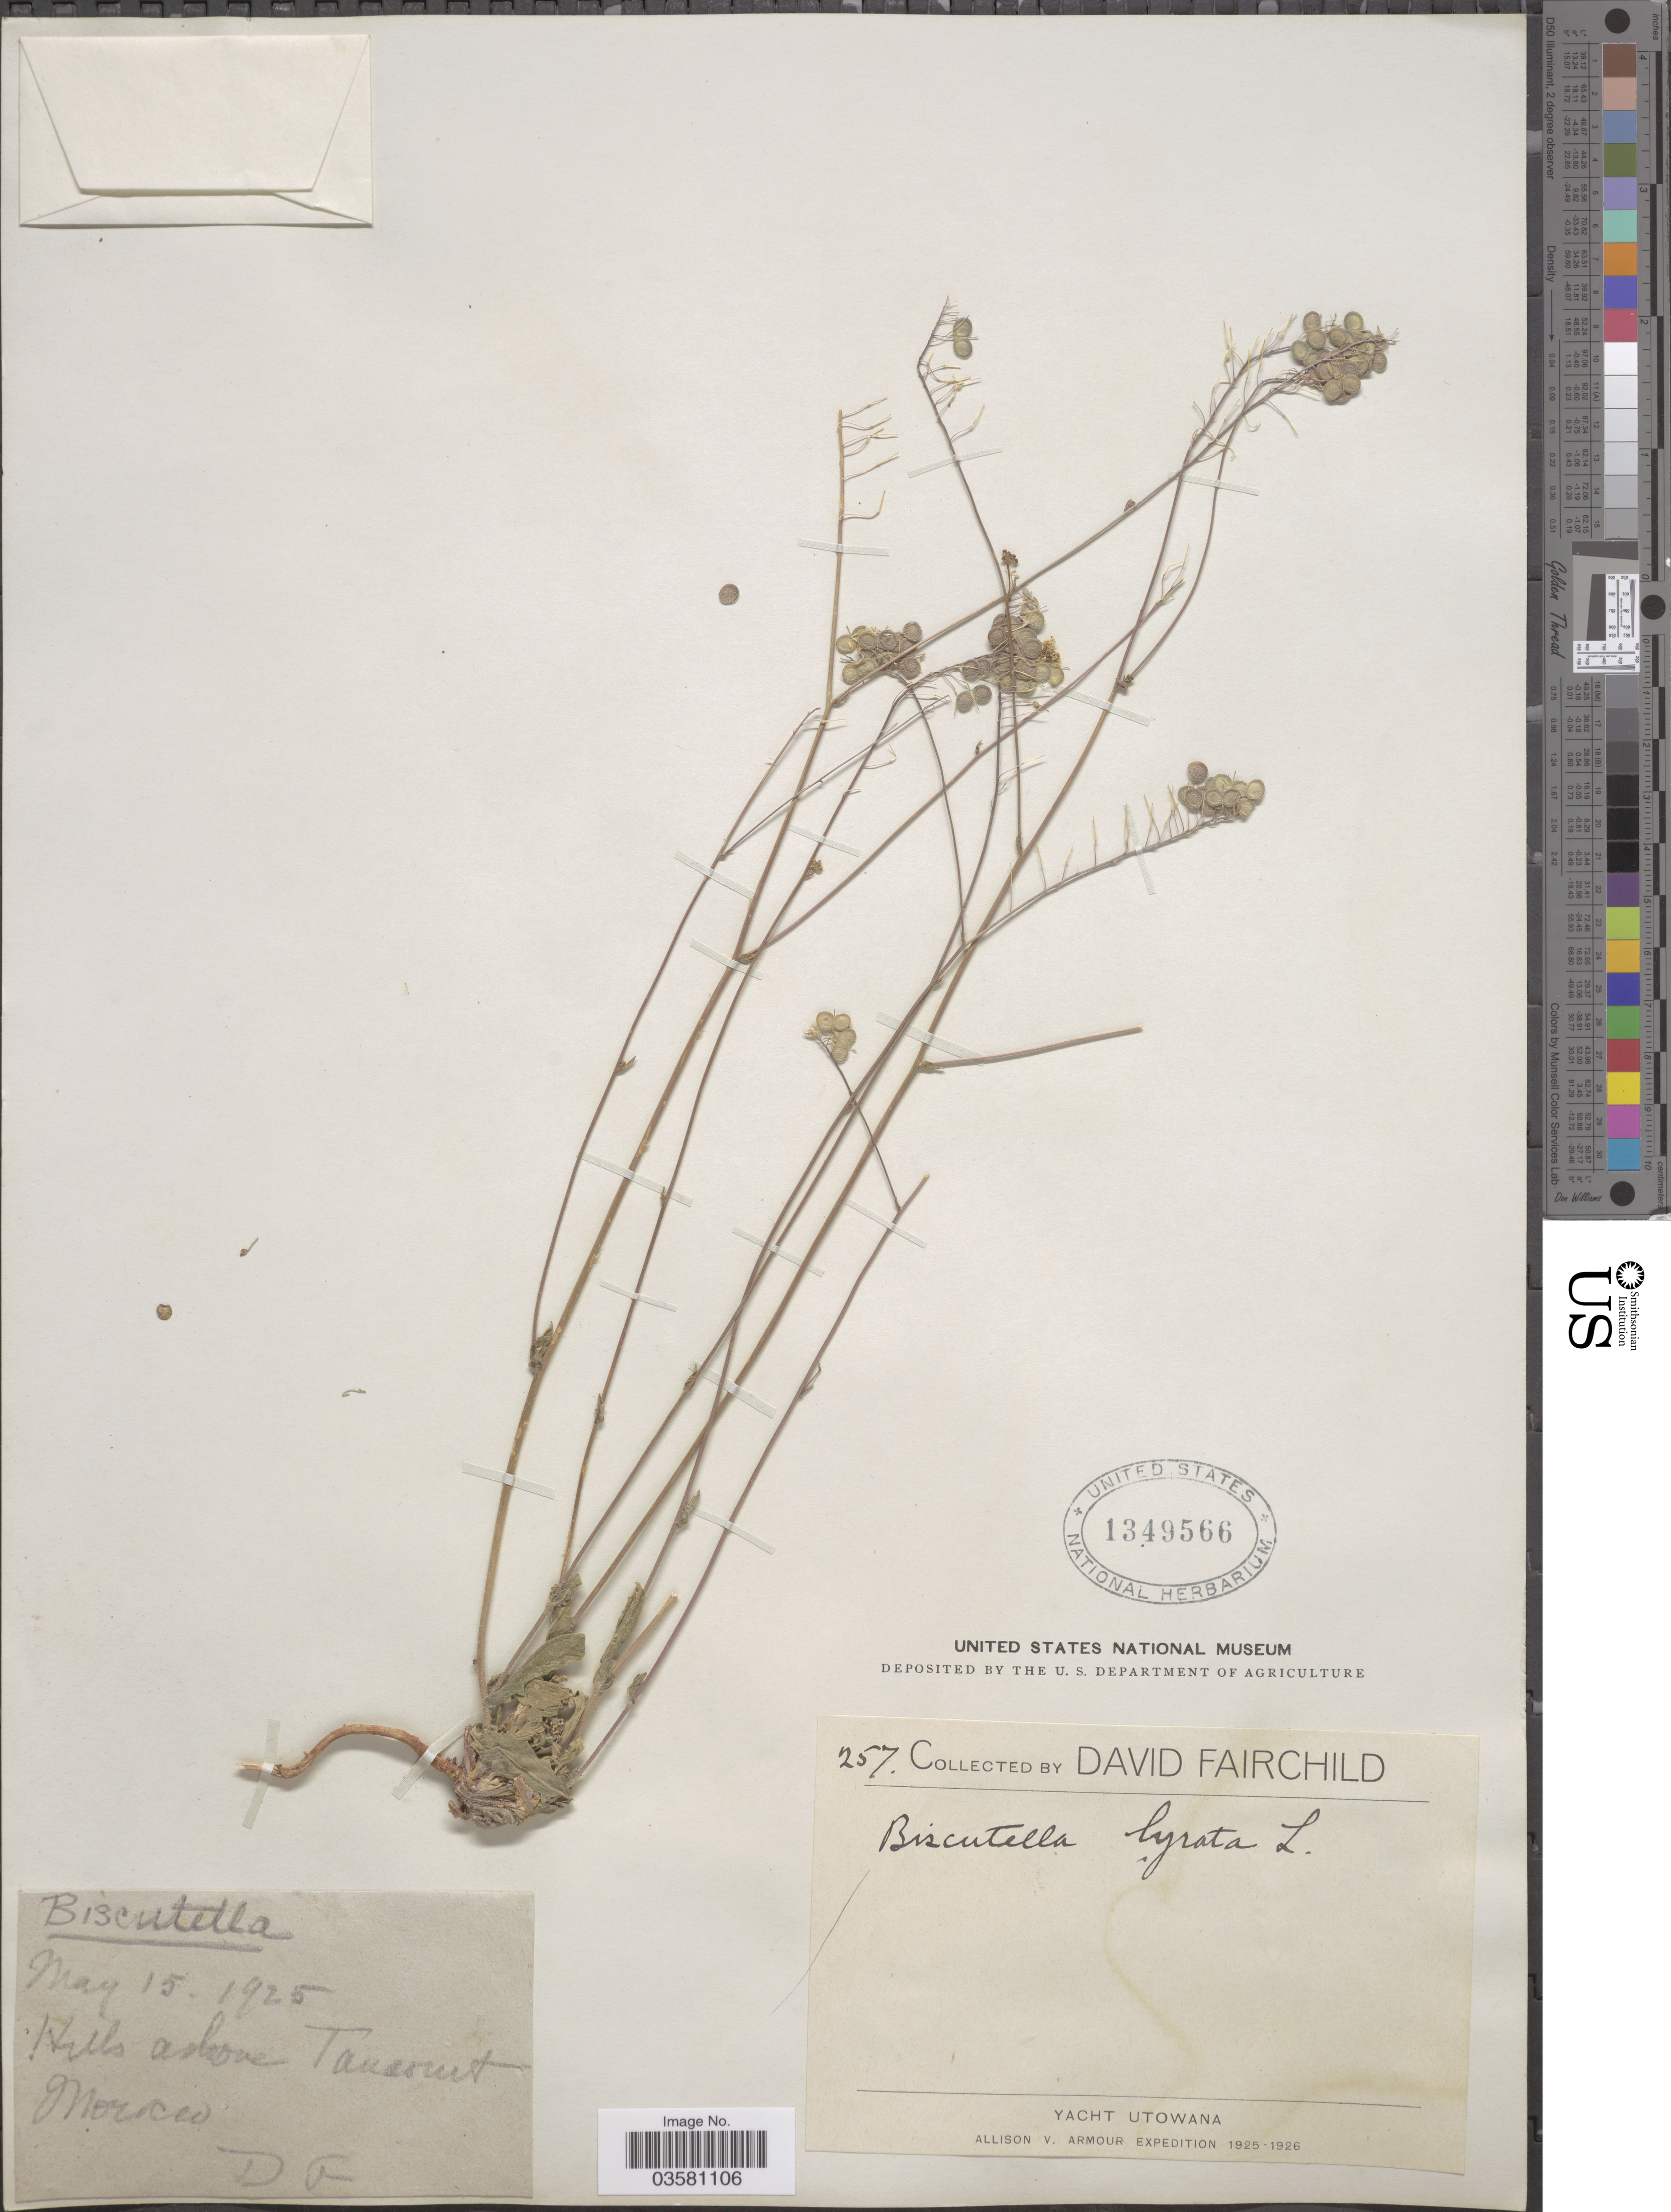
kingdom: Plantae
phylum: Tracheophyta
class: Magnoliopsida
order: Brassicales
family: Brassicaceae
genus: Biscutella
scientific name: Biscutella lyrata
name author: L.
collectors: D. Fairchild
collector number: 257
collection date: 1925-05-15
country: Morocco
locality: Hills above Tamourt [interpreted].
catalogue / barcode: US 1349566